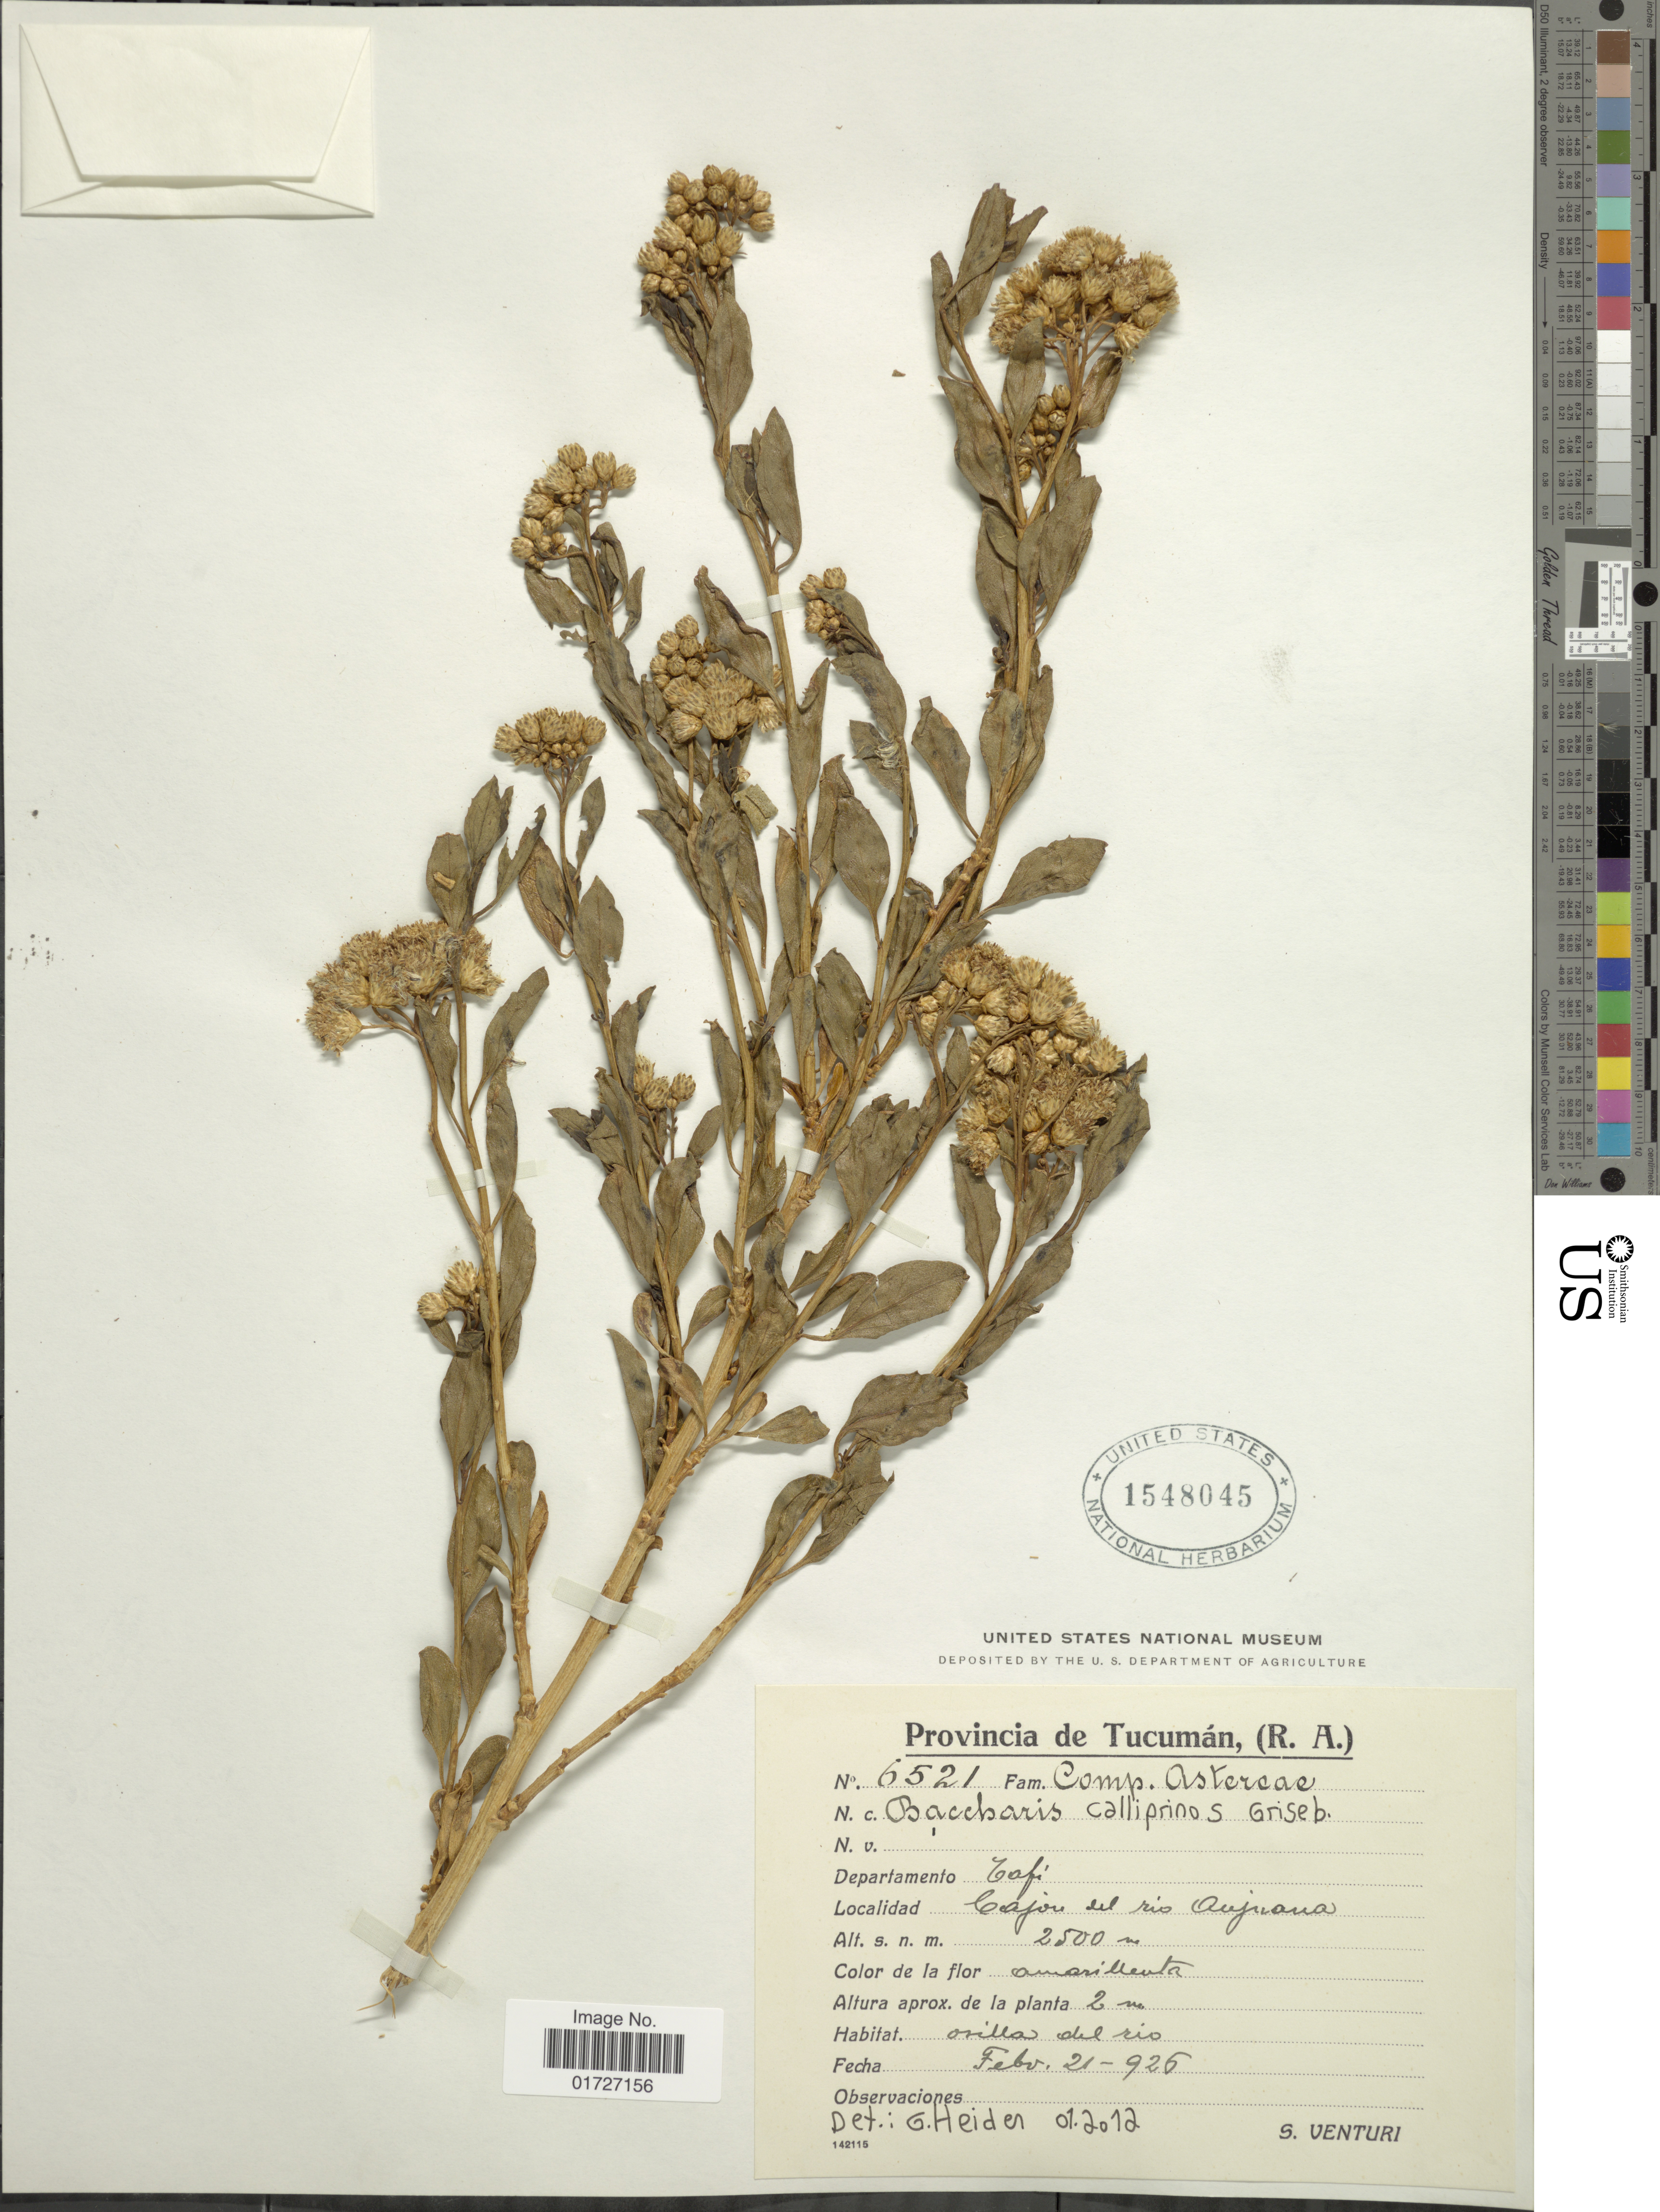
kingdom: Plantae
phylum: Tracheophyta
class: Magnoliopsida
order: Asterales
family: Asteraceae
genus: Baccharis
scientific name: Baccharis calliprinos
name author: Griseb.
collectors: S. Venturi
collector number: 6521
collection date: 1925-02-21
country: Argentina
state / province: Tucuman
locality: Departamento Tafi, Cajon del rio Oujuana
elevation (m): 2500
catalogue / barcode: US 1548045